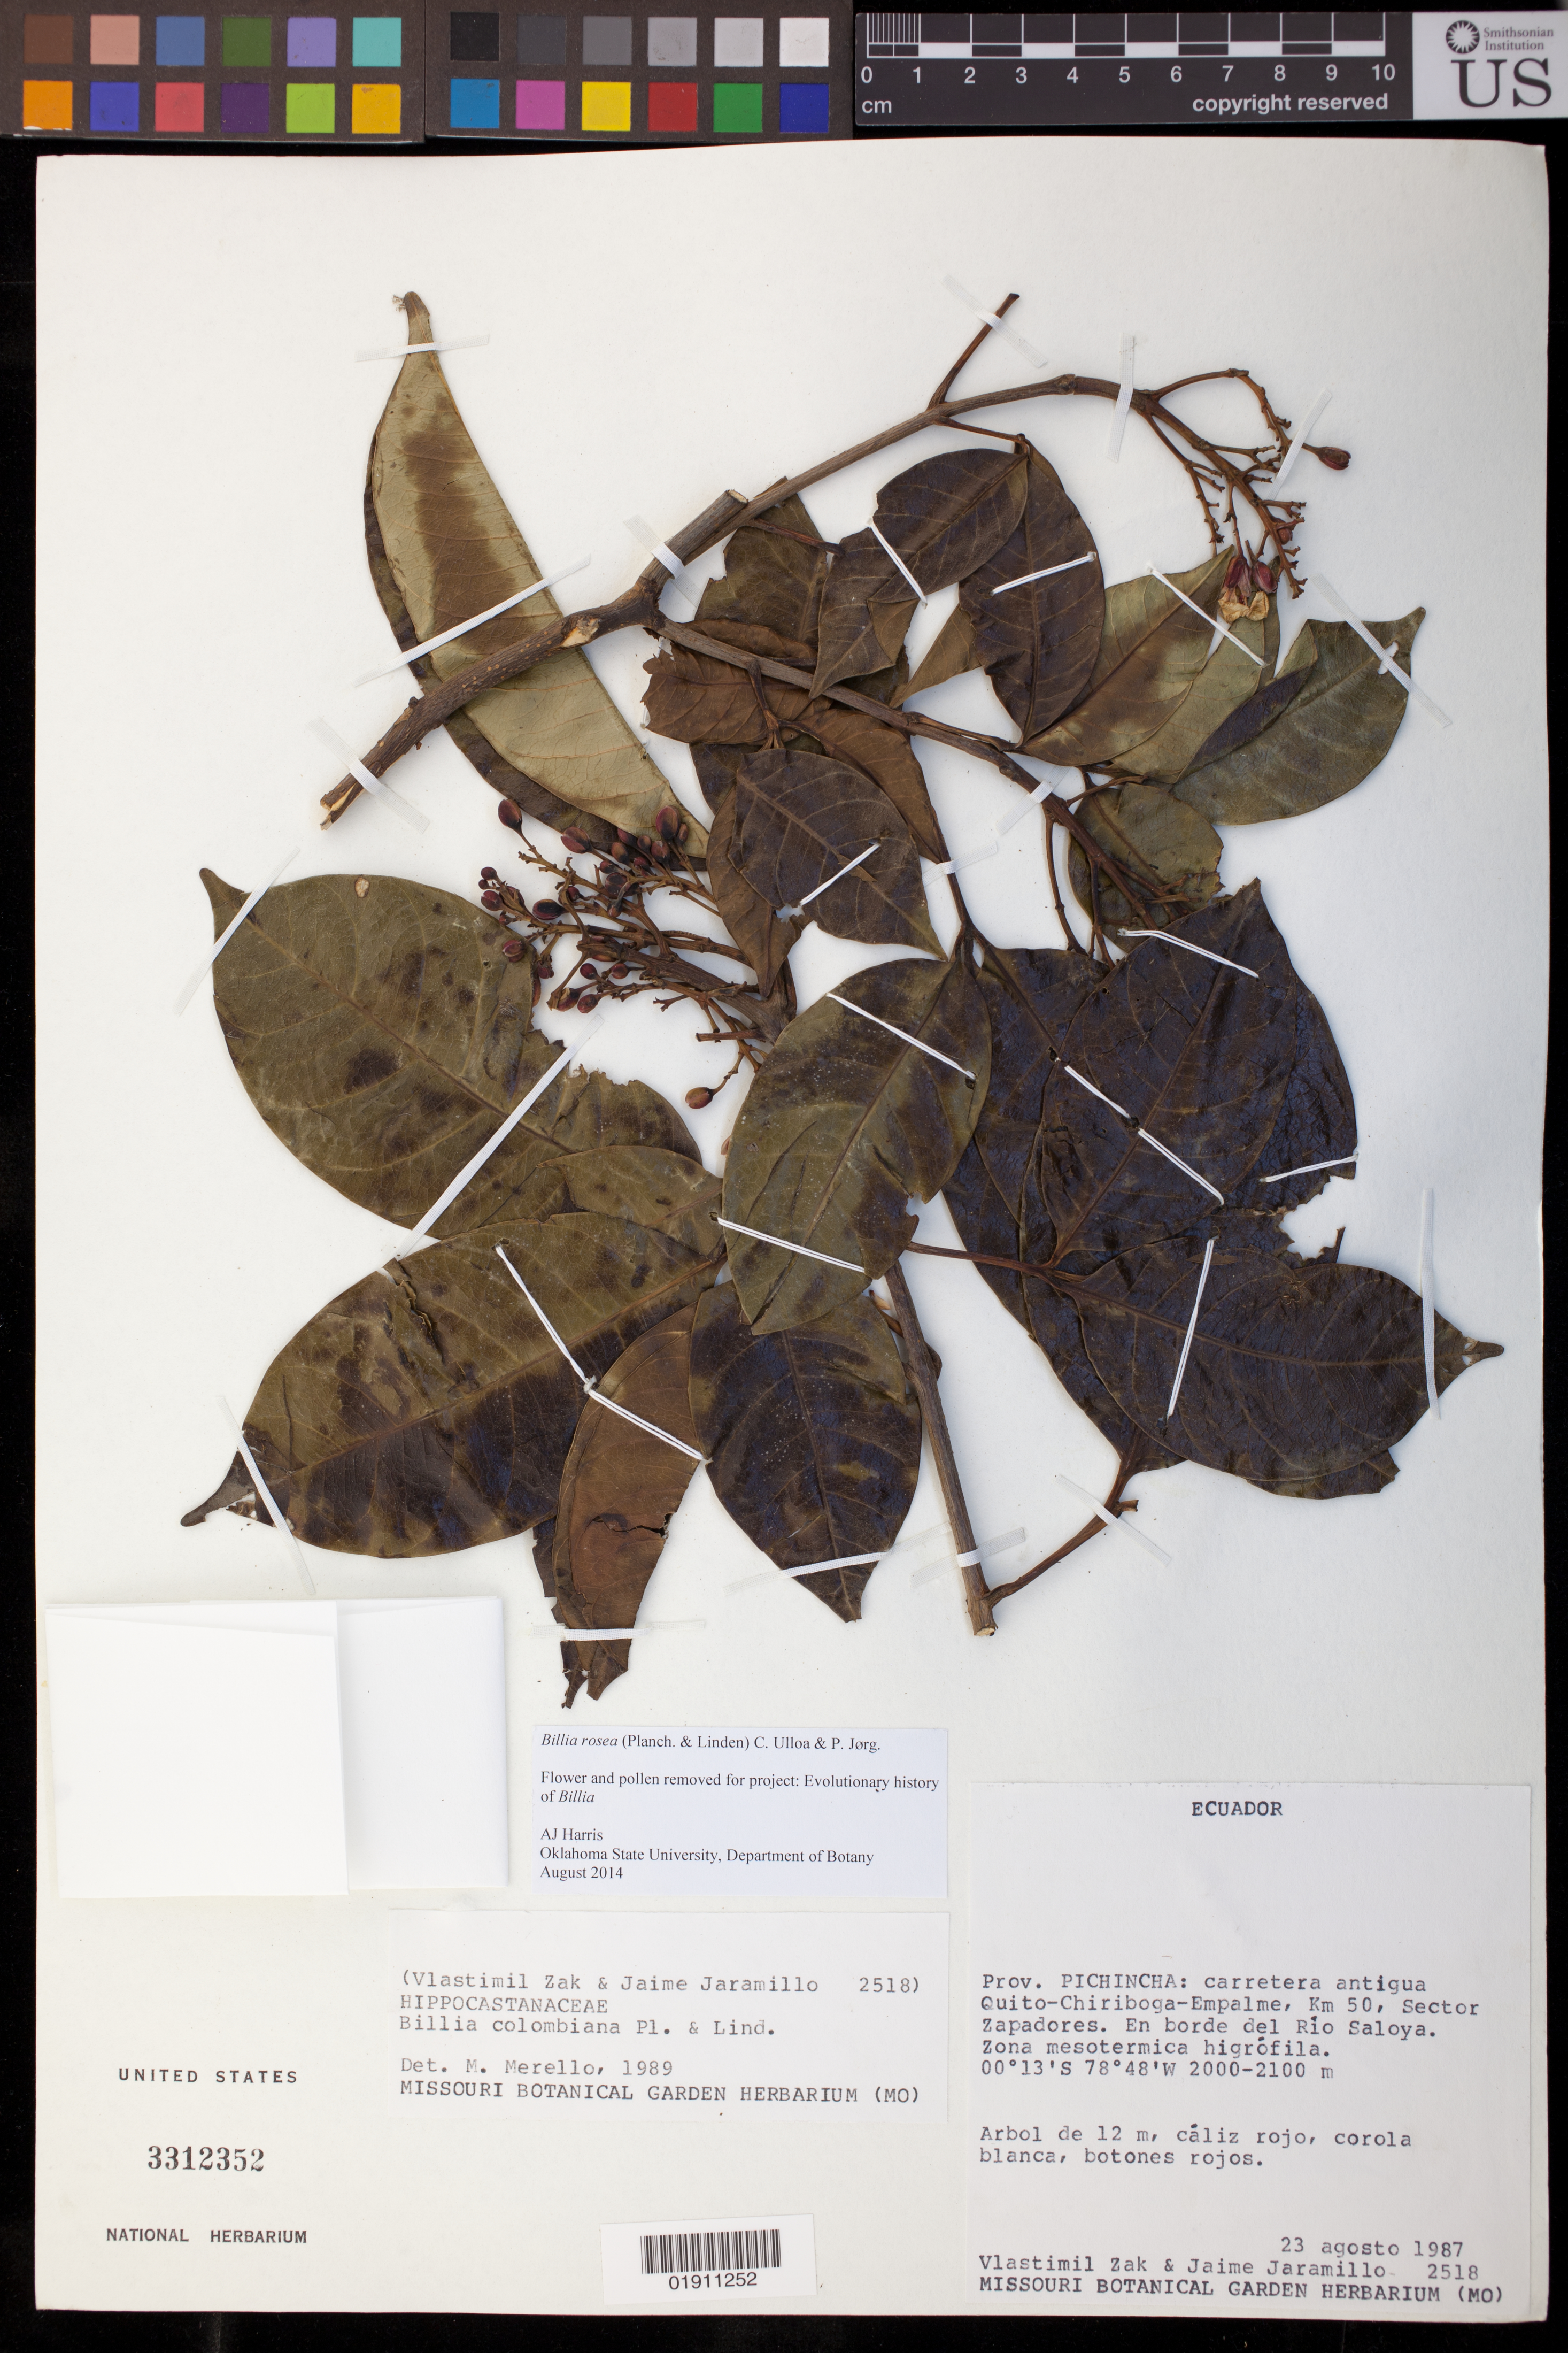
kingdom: Plantae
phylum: Tracheophyta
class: Magnoliopsida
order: Sapindales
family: Sapindaceae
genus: Billia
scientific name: Billia rosea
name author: (Planch. & Linden) C. Ulloa & P.M. Jørg.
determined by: Harris, A. J.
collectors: V. Zak & J. L. Jaramillo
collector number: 2518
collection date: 1987-08-23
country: Ecuador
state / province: Pichincha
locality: carretera antigua Quito-Chiriboga-Empalme, Km 50, Sector Zapadores. En borde del Rio Saloya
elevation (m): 2000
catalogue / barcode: US 3312352